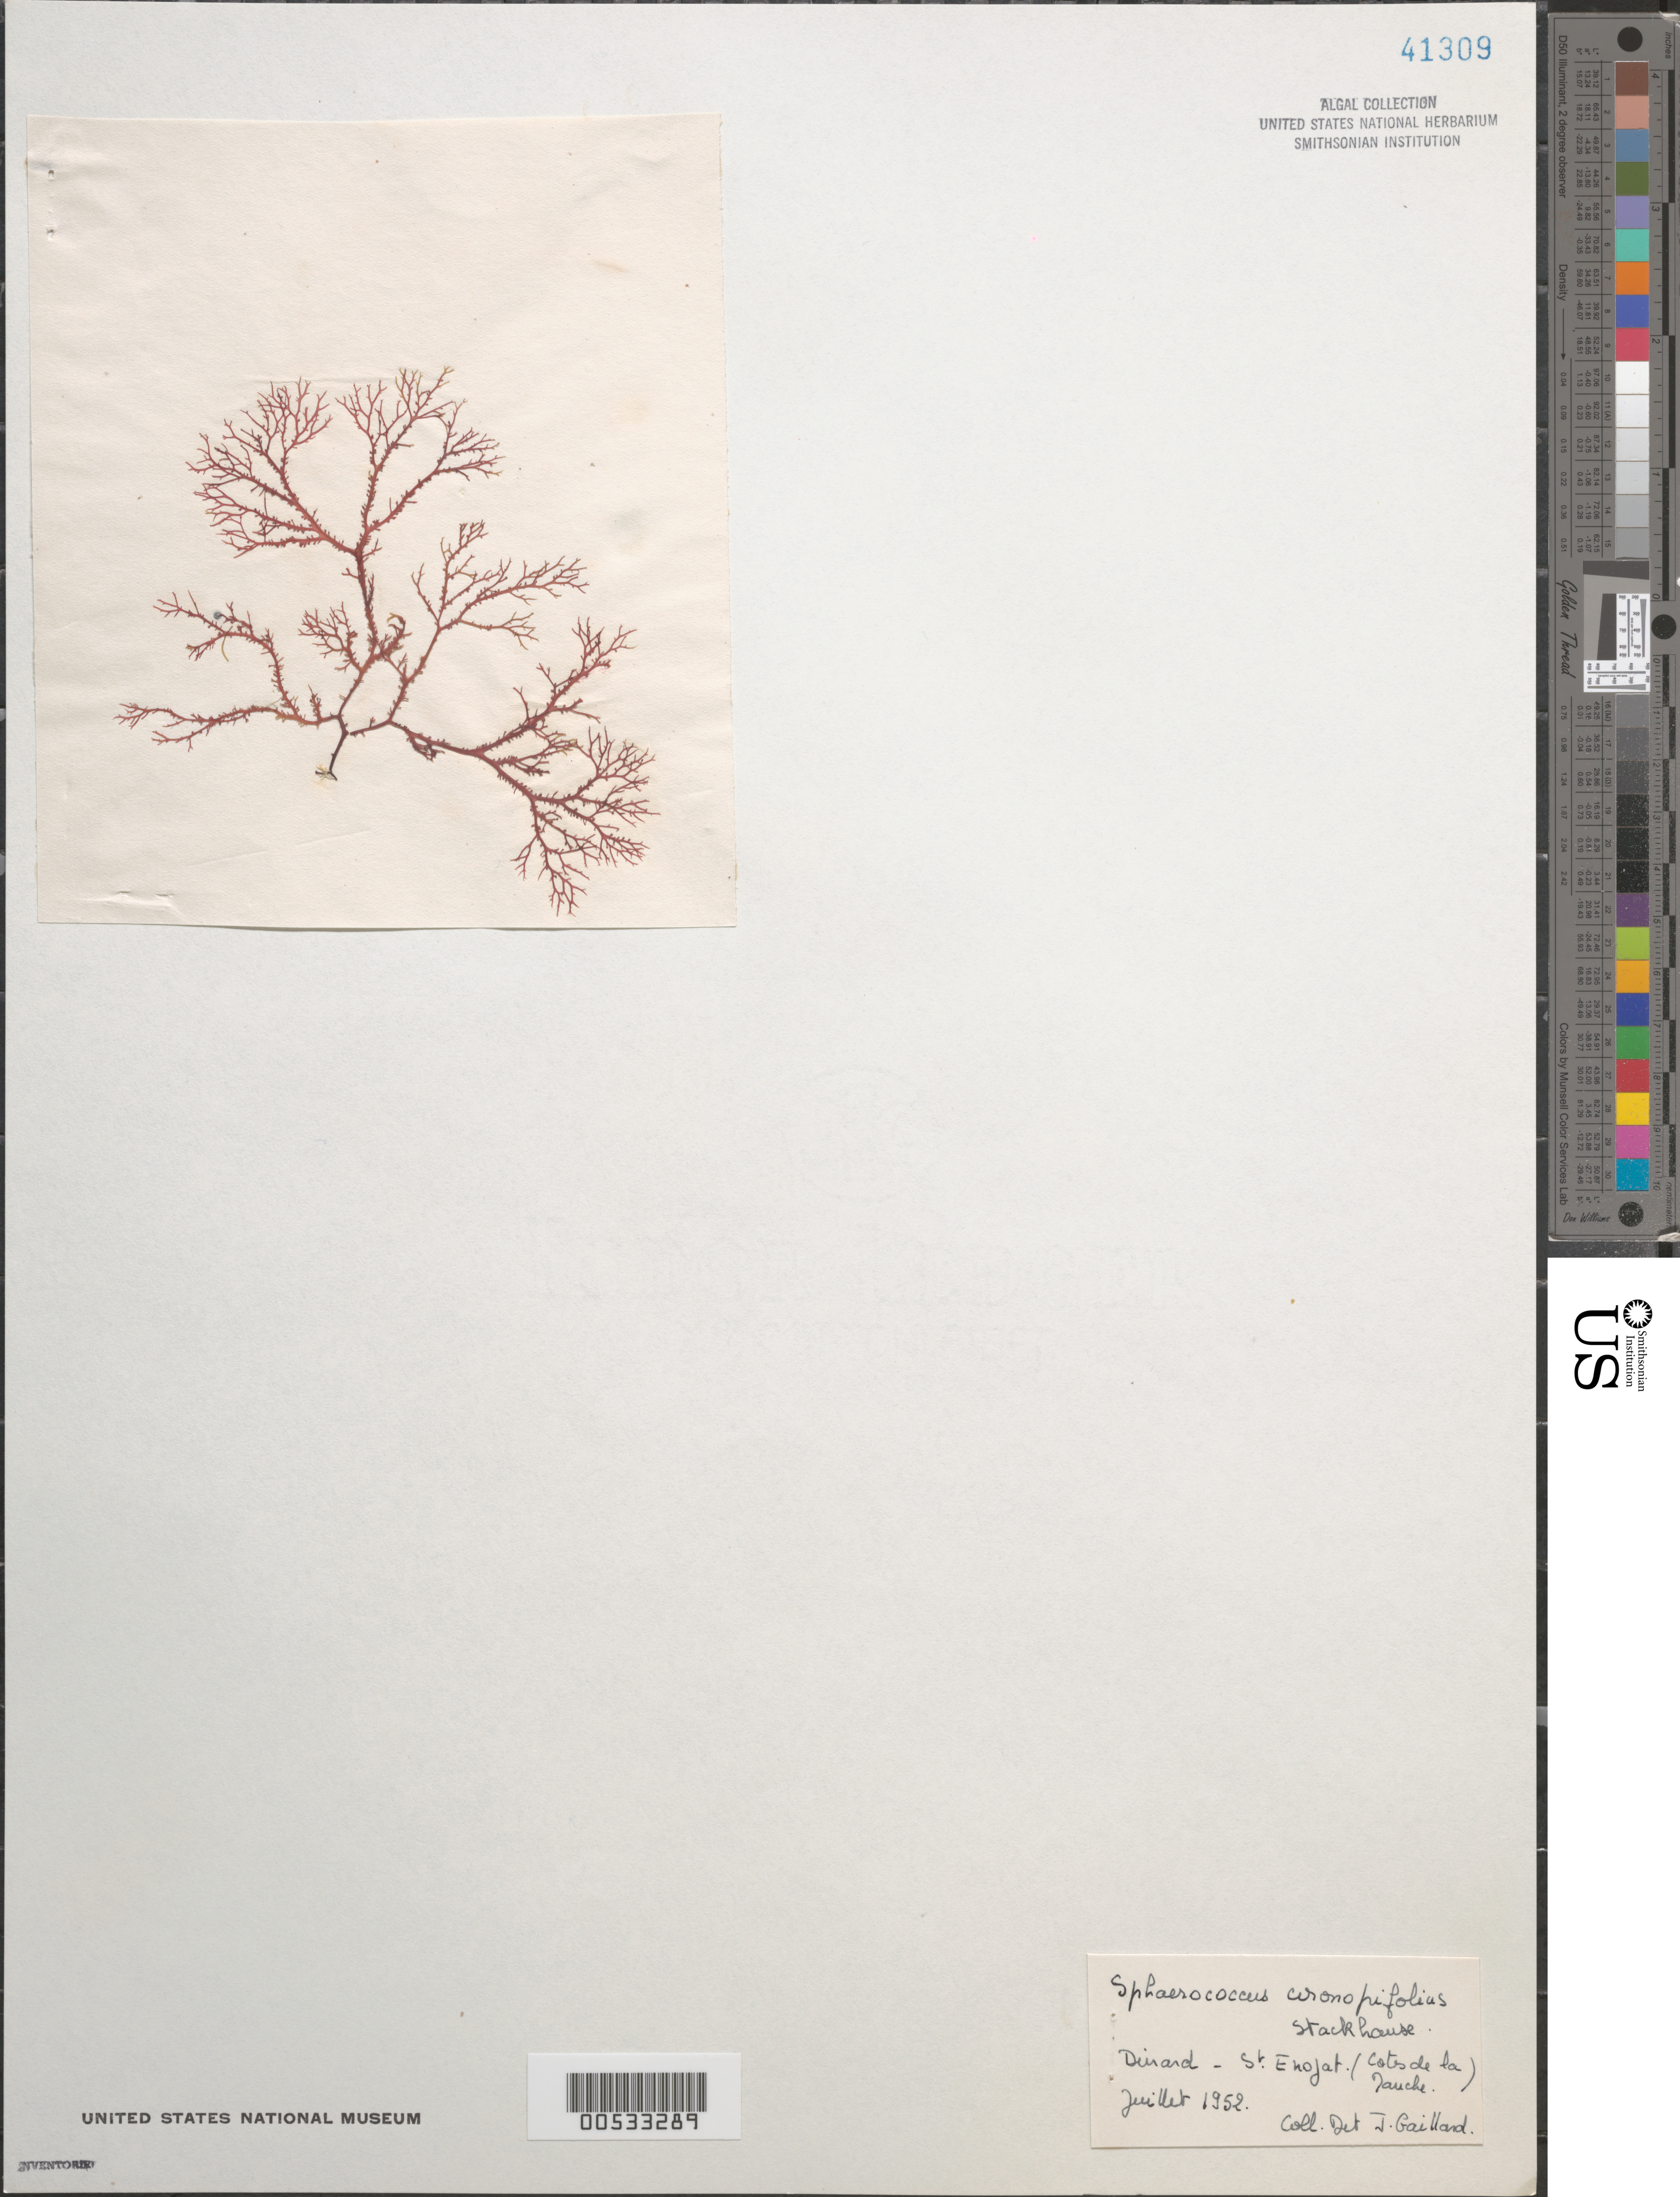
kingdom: Plantae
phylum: Rhodophyta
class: Florideophyceae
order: Gigartinales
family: Sphaerococcaceae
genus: Sphaerococcus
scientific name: Sphaerococcus coronopifolius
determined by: Gaillard, J.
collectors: J. Gaillard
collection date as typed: Jul 1952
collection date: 1952-07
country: France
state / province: Bretagne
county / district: Ille-et-Vilaine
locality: Dinard, St. Enogat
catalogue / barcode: US 41309